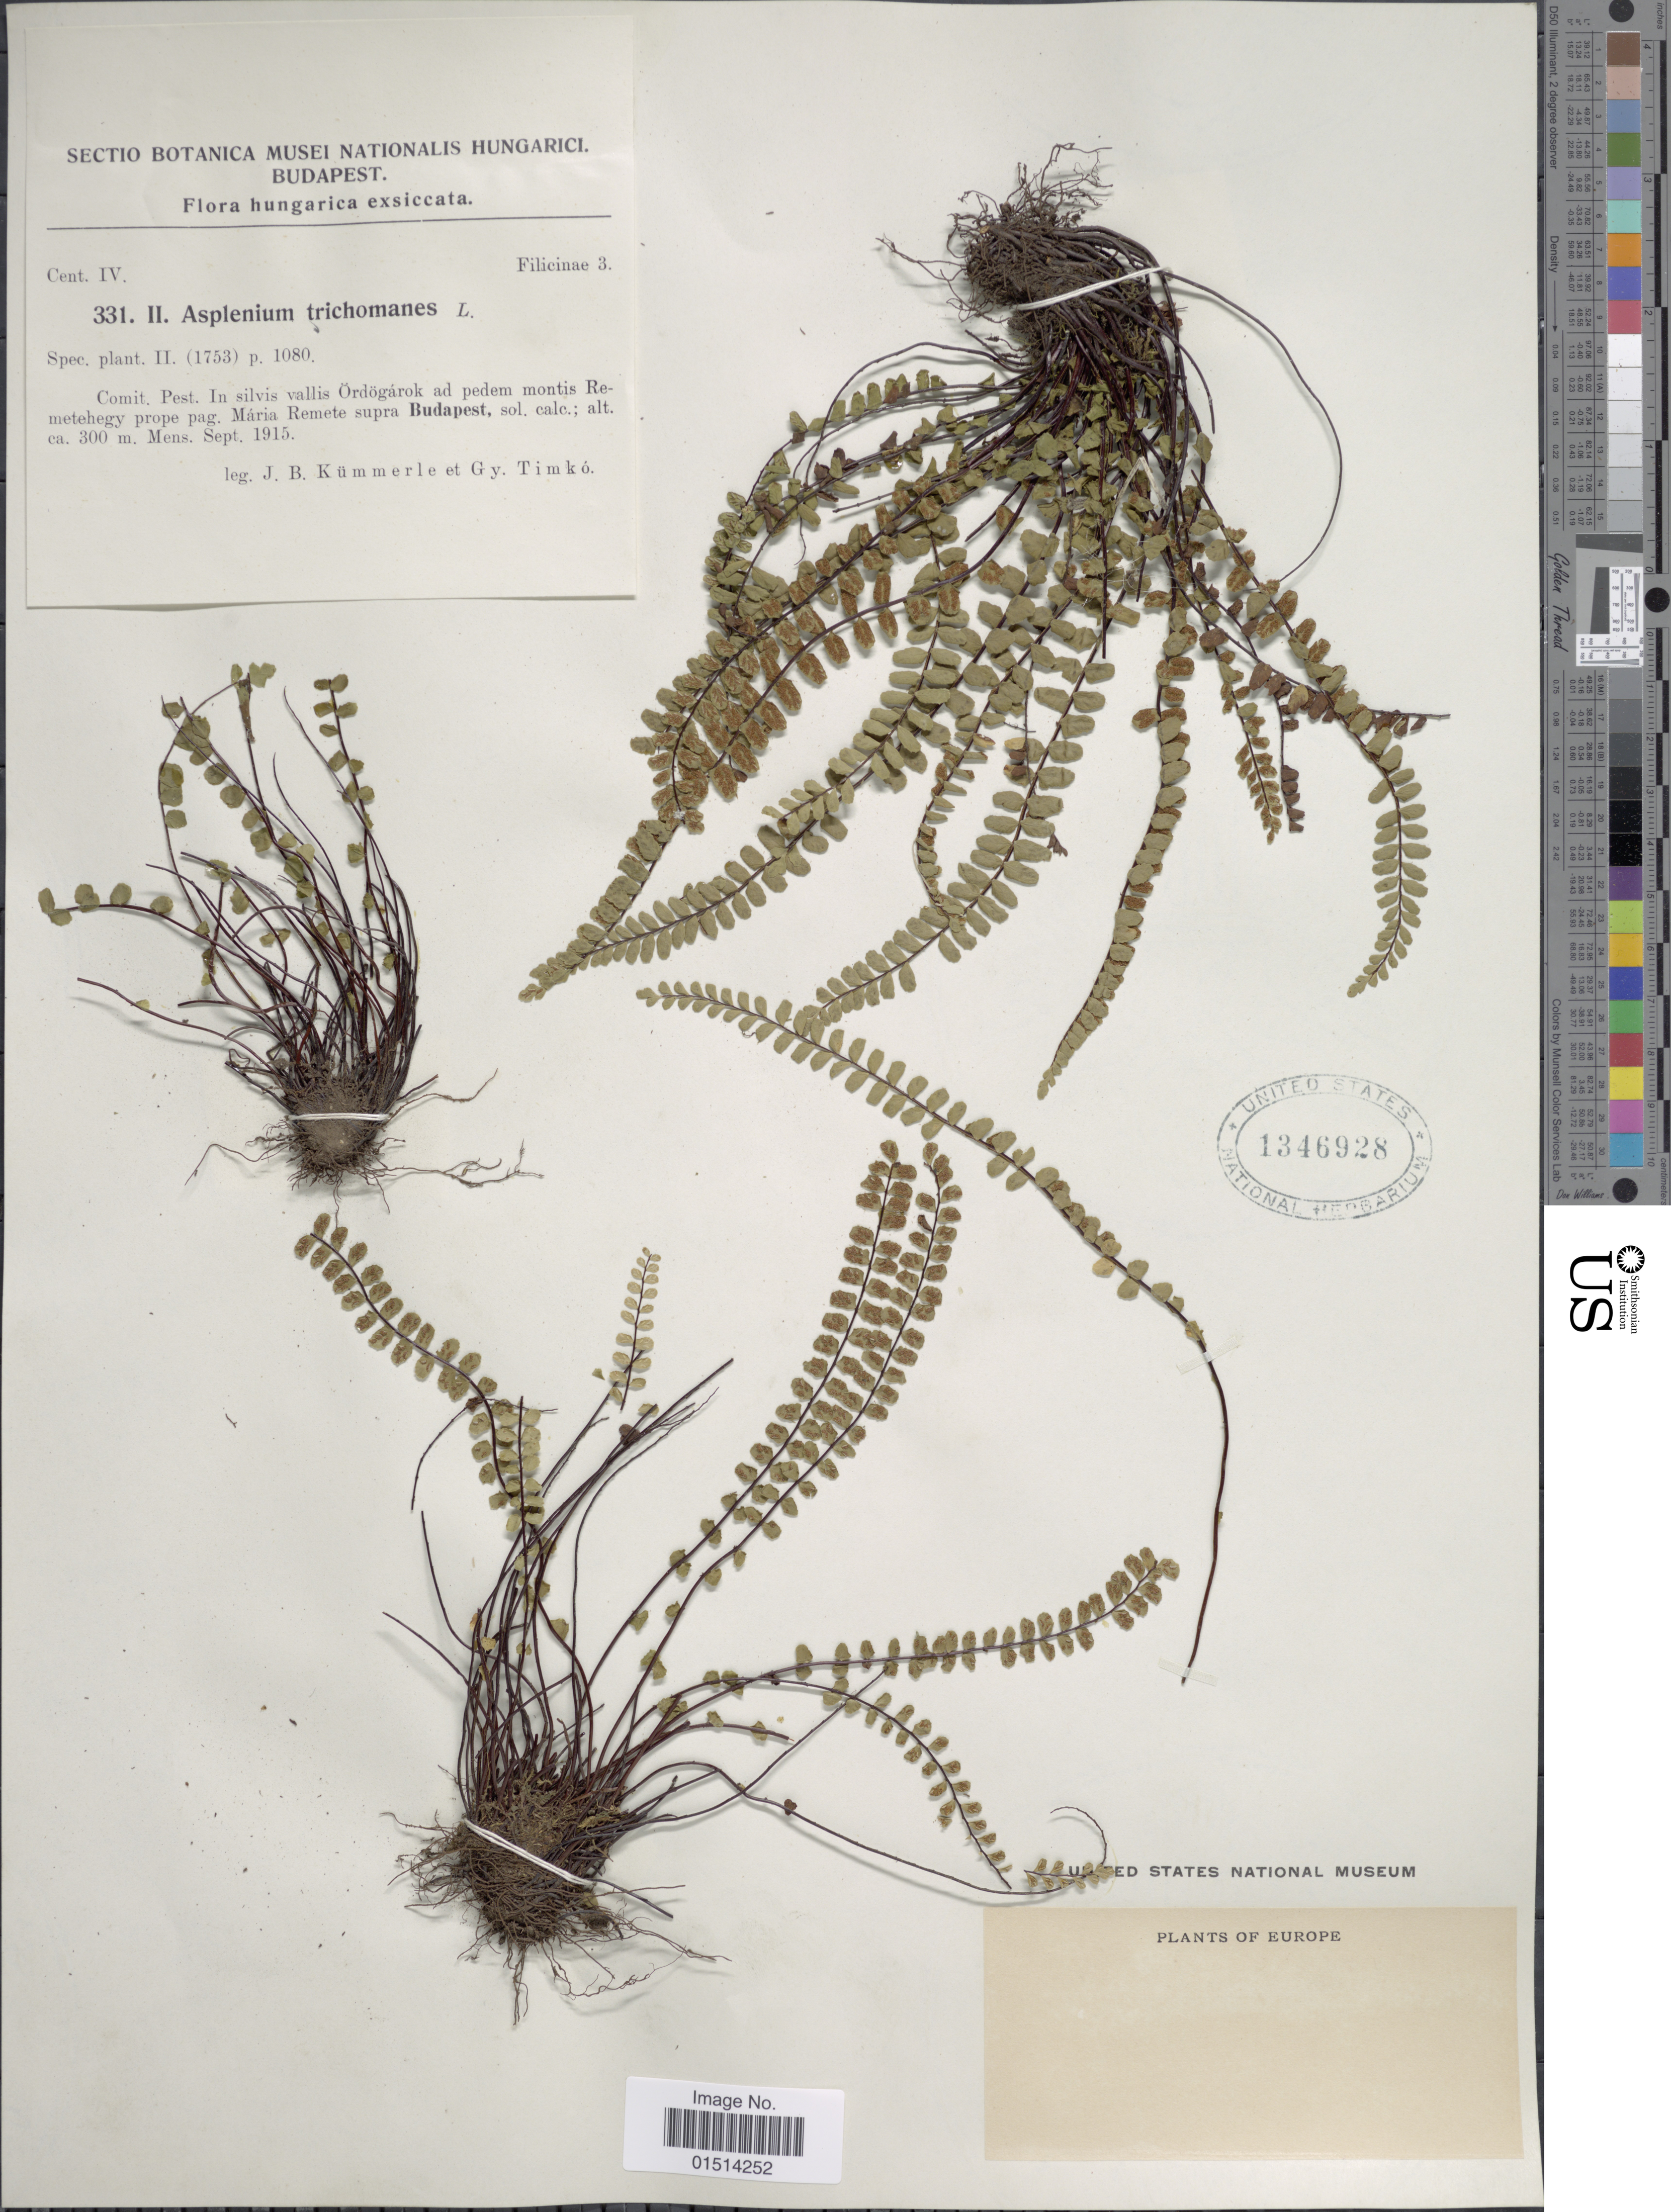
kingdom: Plantae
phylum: Tracheophyta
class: Polypodiopsida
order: Polypodiales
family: Aspleniaceae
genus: Asplenium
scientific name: Asplenium trichomanes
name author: L.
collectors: J. Kummerle & G. Timko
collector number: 331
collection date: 1915-09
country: Hungary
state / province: Budapest, Capital District of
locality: Hungarica, in silvis vallis Ordogarok ad pedem montis Remetehegy prope pag. Maria Remete supra Budapest, sol.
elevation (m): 300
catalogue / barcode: US 1346928